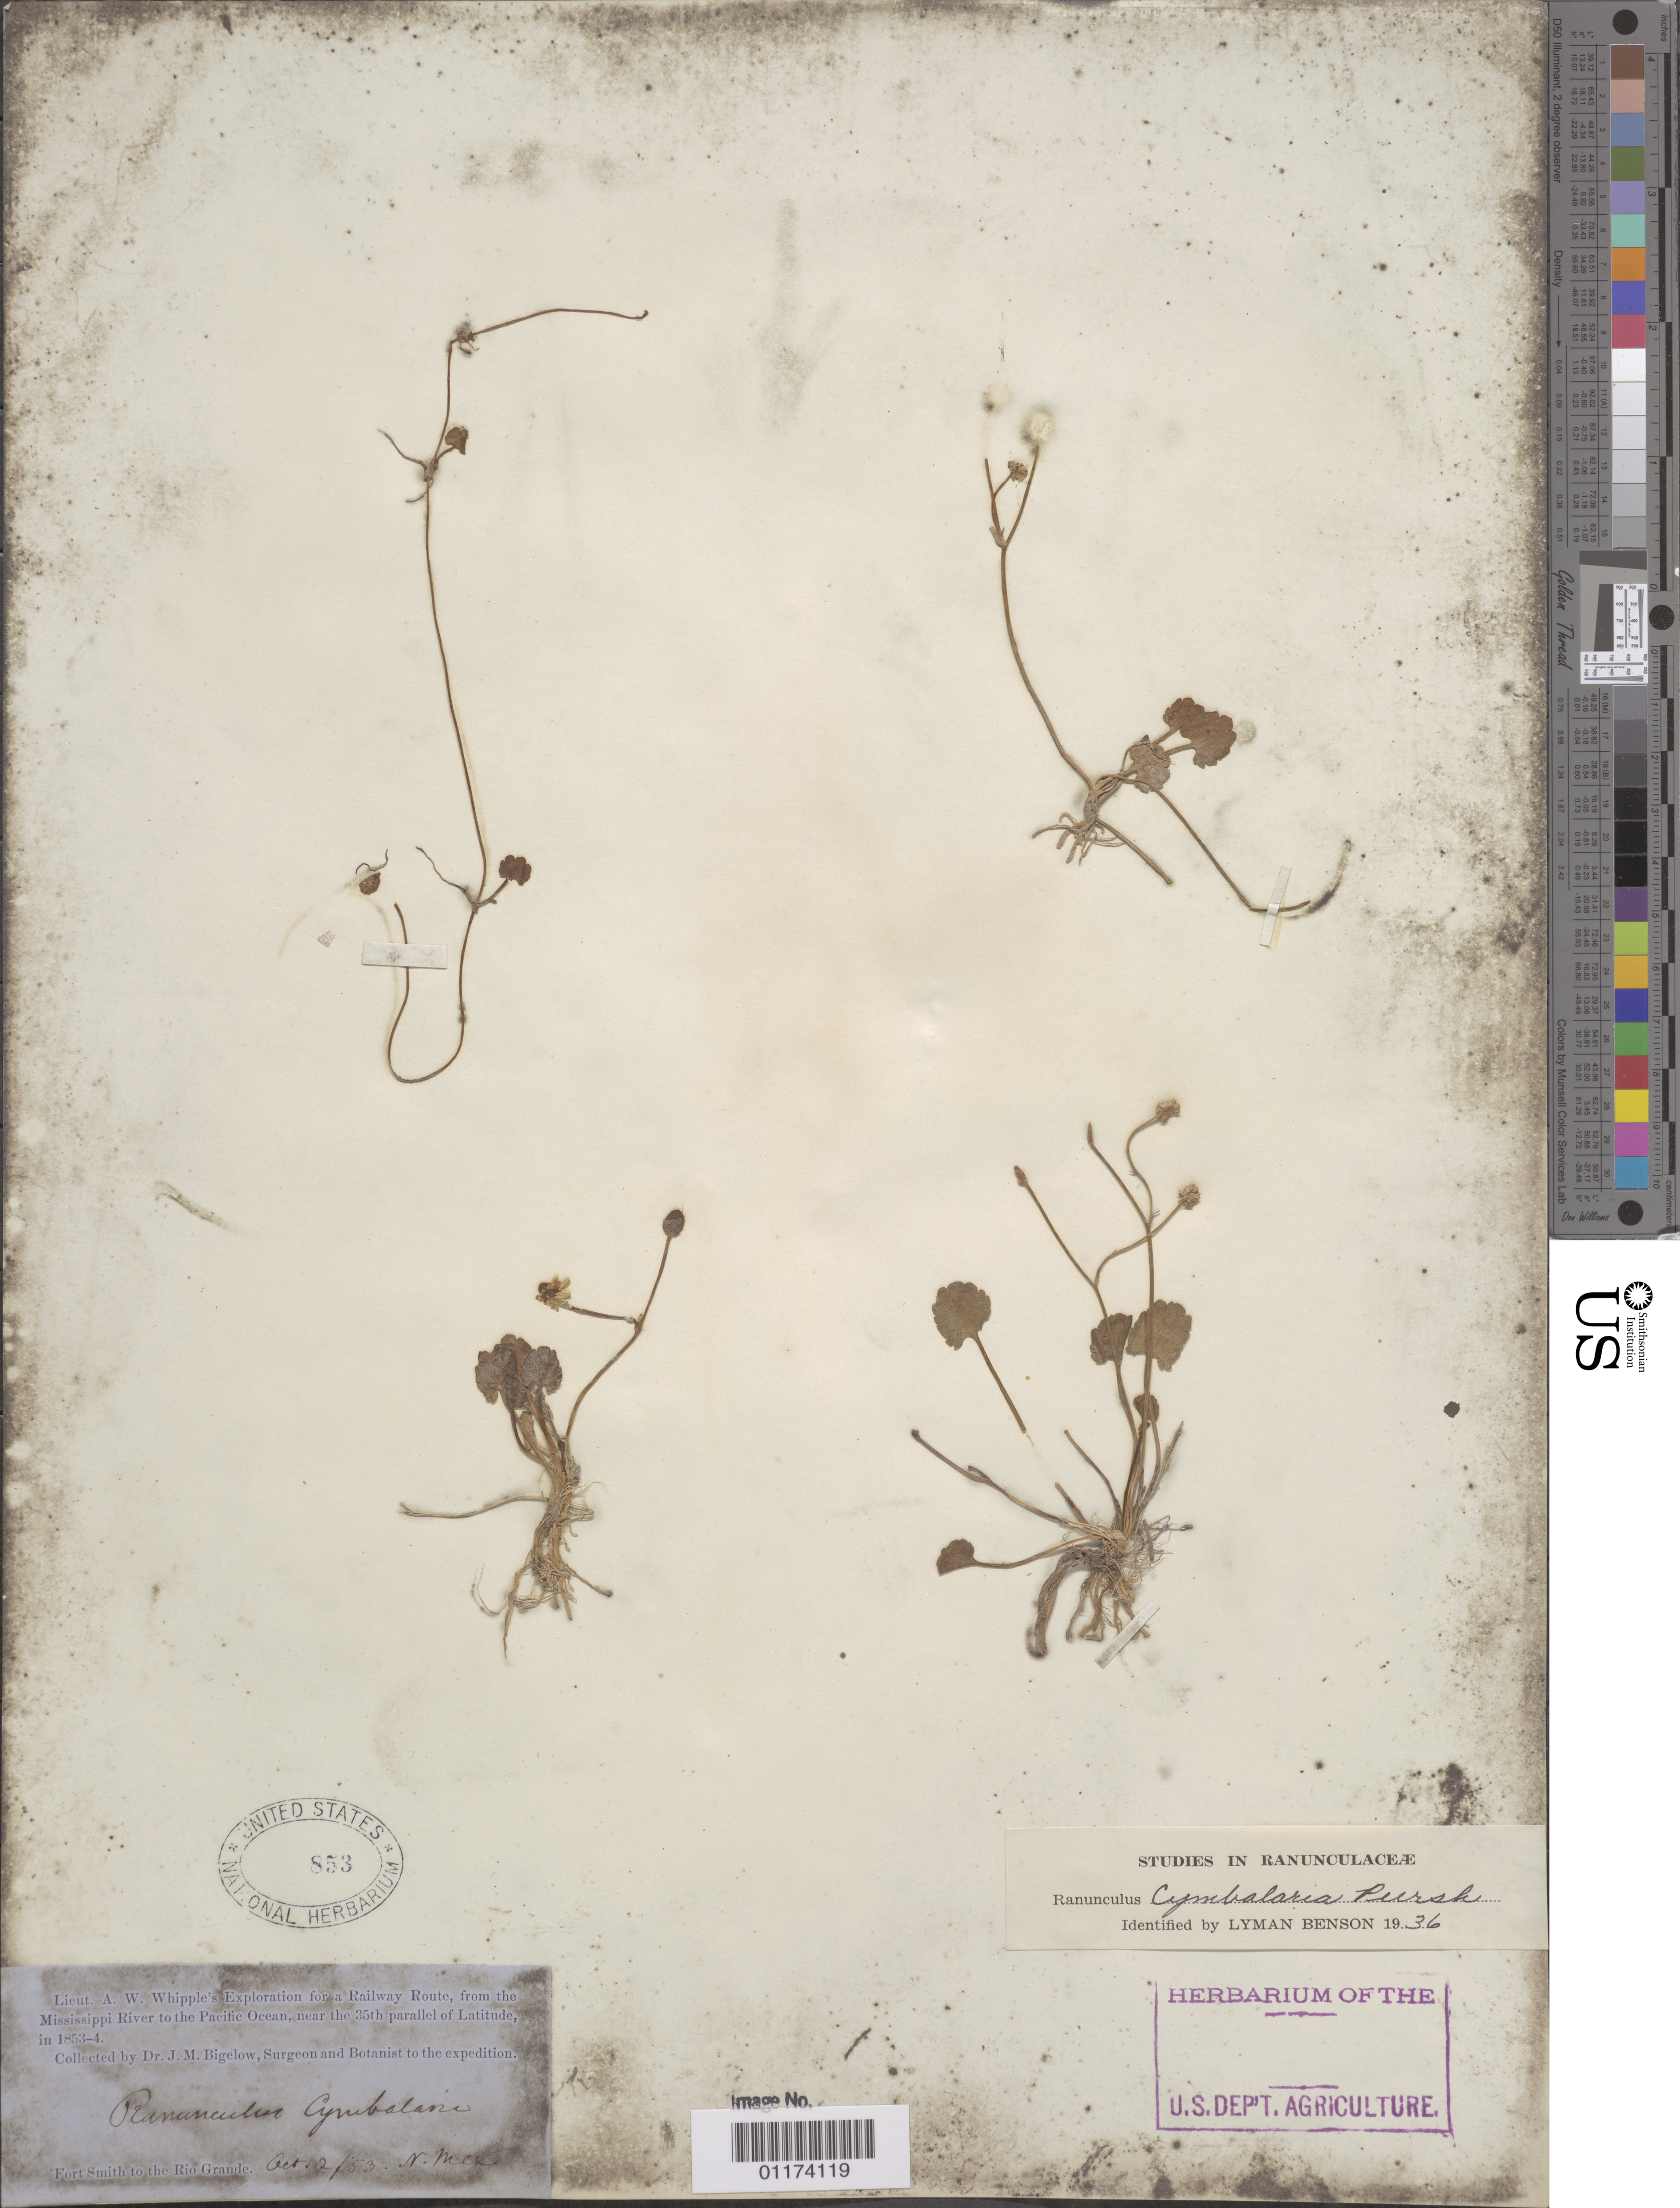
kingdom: Plantae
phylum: Tracheophyta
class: Magnoliopsida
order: Ranunculales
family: Ranunculaceae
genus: Halerpestes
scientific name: Halerpestes cymbalaria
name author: (Pursh) Greene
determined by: Strong, M. T., (US), Smithsonian Institution - National Museum of Natural History (UNITED STATES)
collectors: J. M. Bigelow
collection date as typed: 12 Oct 1853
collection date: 1853-10-12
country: United States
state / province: New Mexico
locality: Fort Smith to the Rio Grande.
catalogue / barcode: US 853